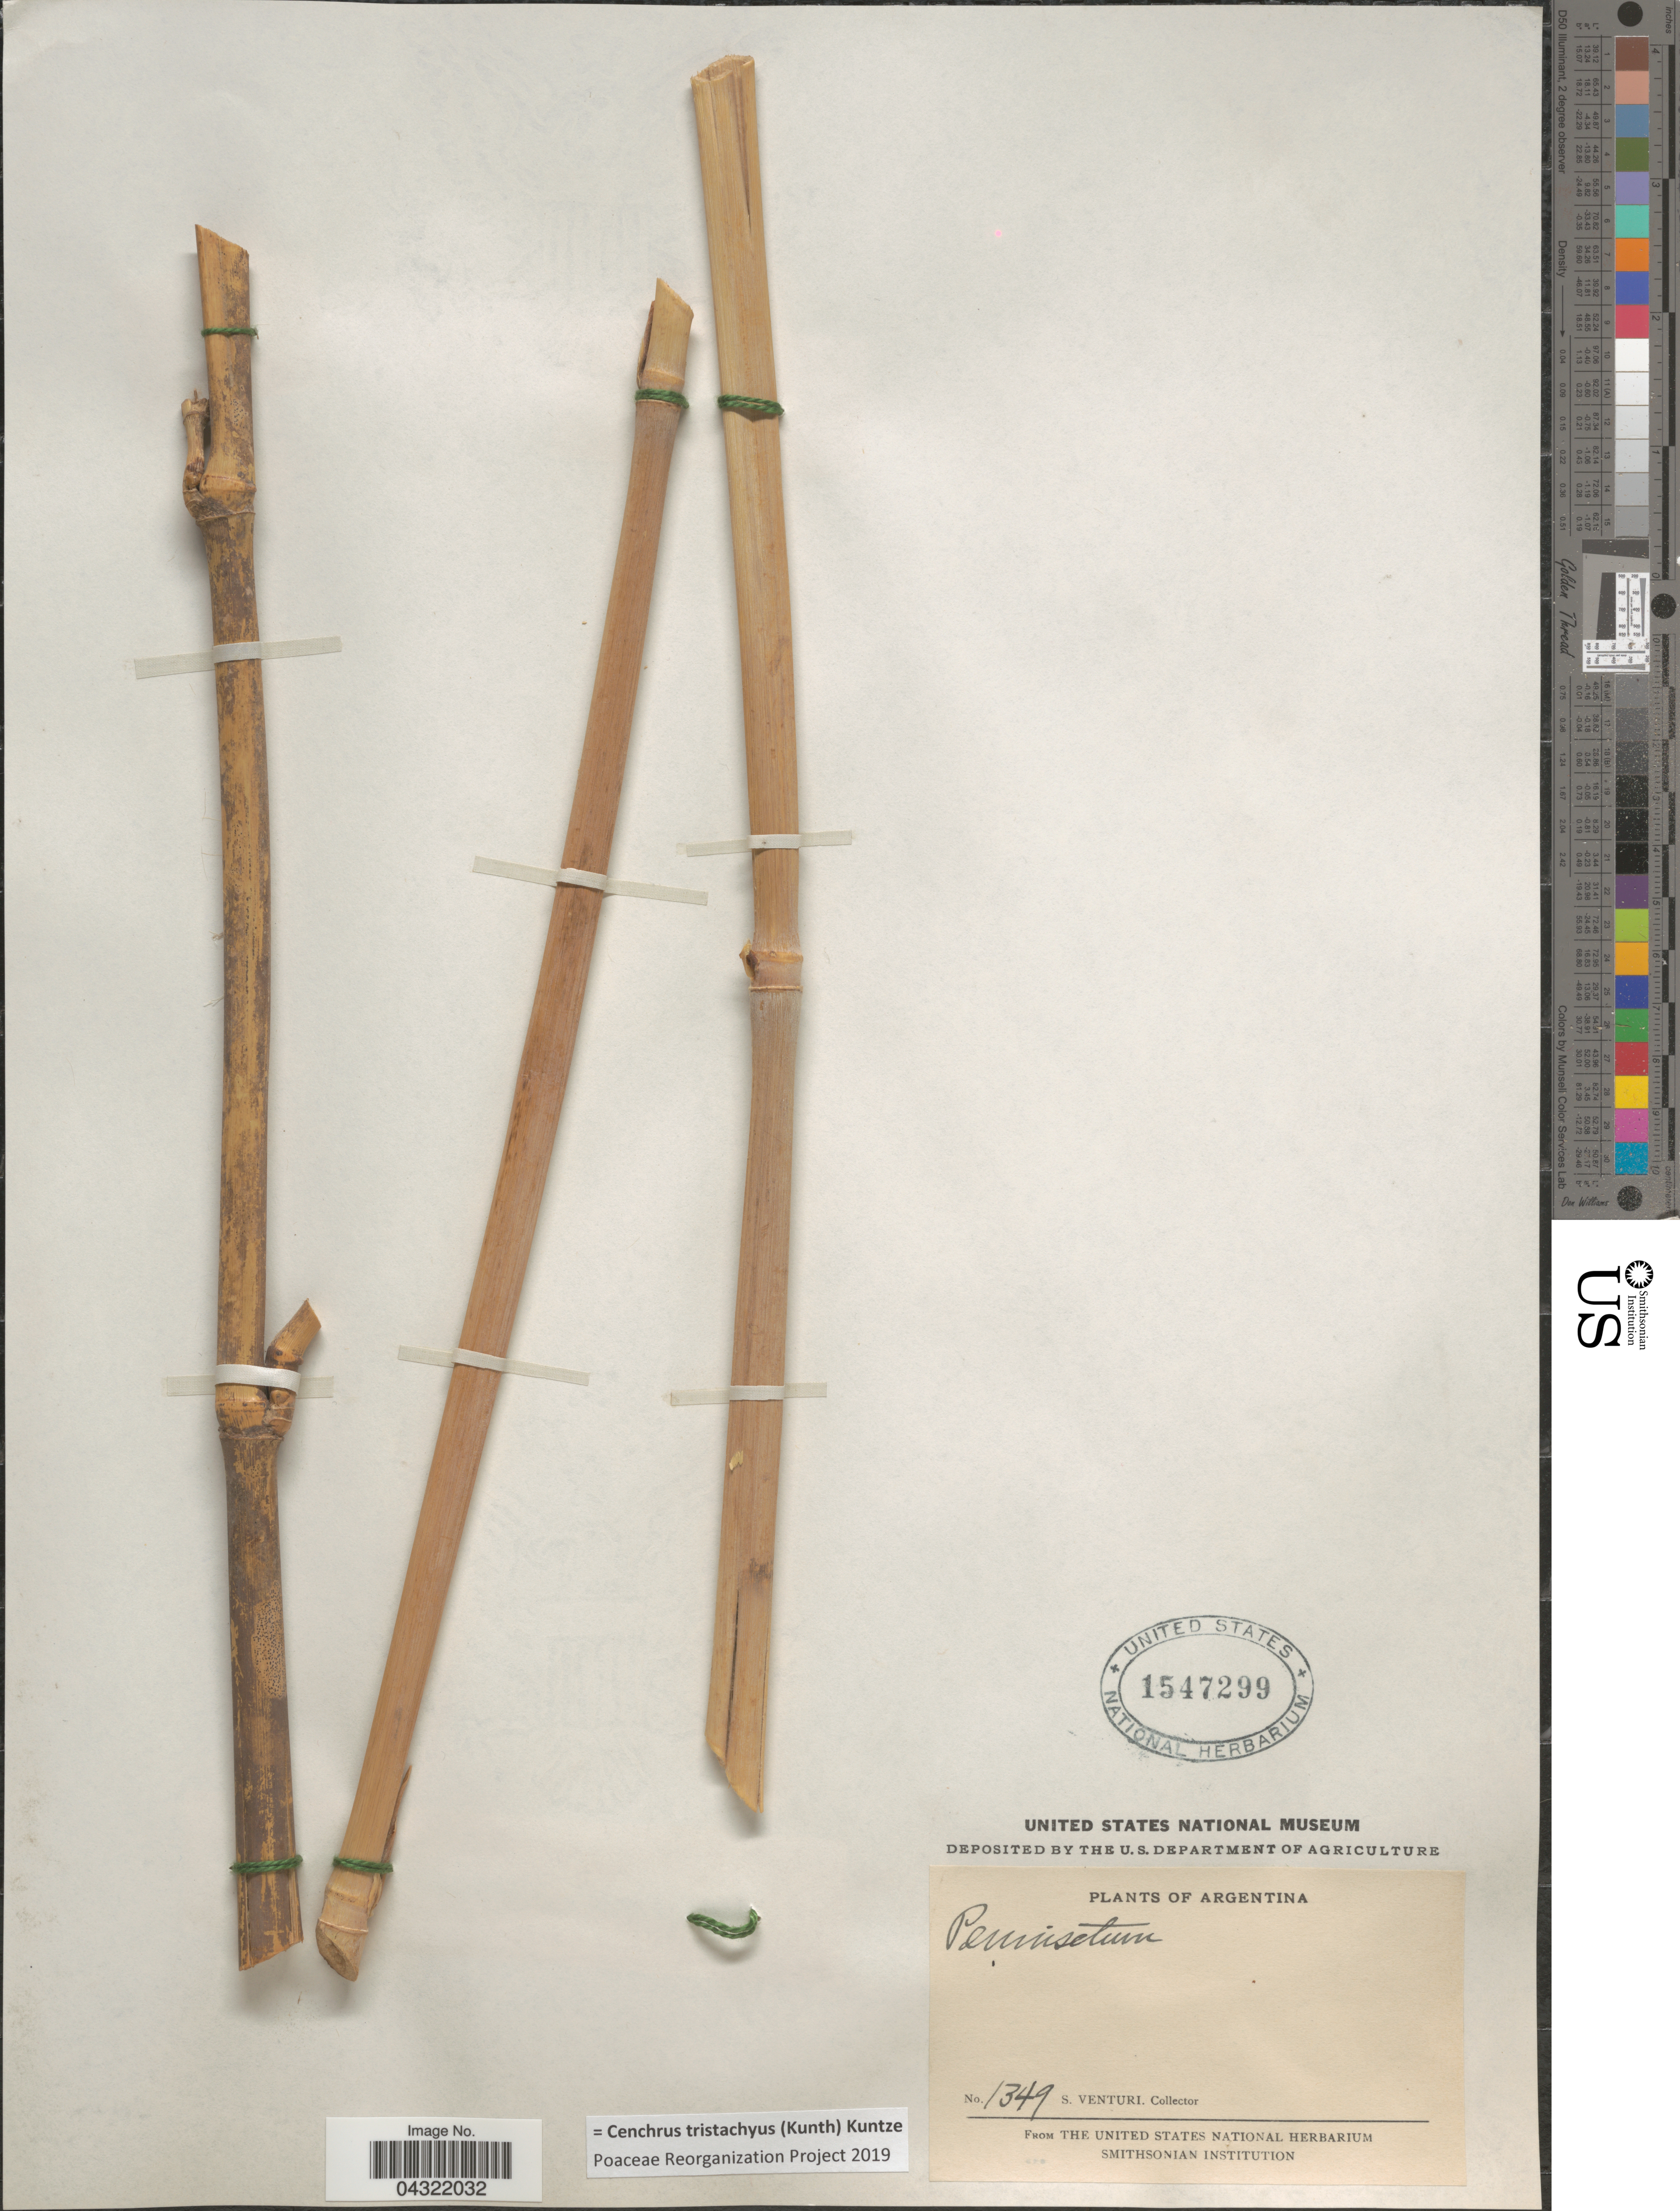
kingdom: Plantae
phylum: Tracheophyta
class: Liliopsida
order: Poales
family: Poaceae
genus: Cenchrus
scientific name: Cenchrus tristachyus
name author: (Kunth) Kuntze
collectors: S. Venturi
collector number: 1349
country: Argentina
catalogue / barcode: US 1547299